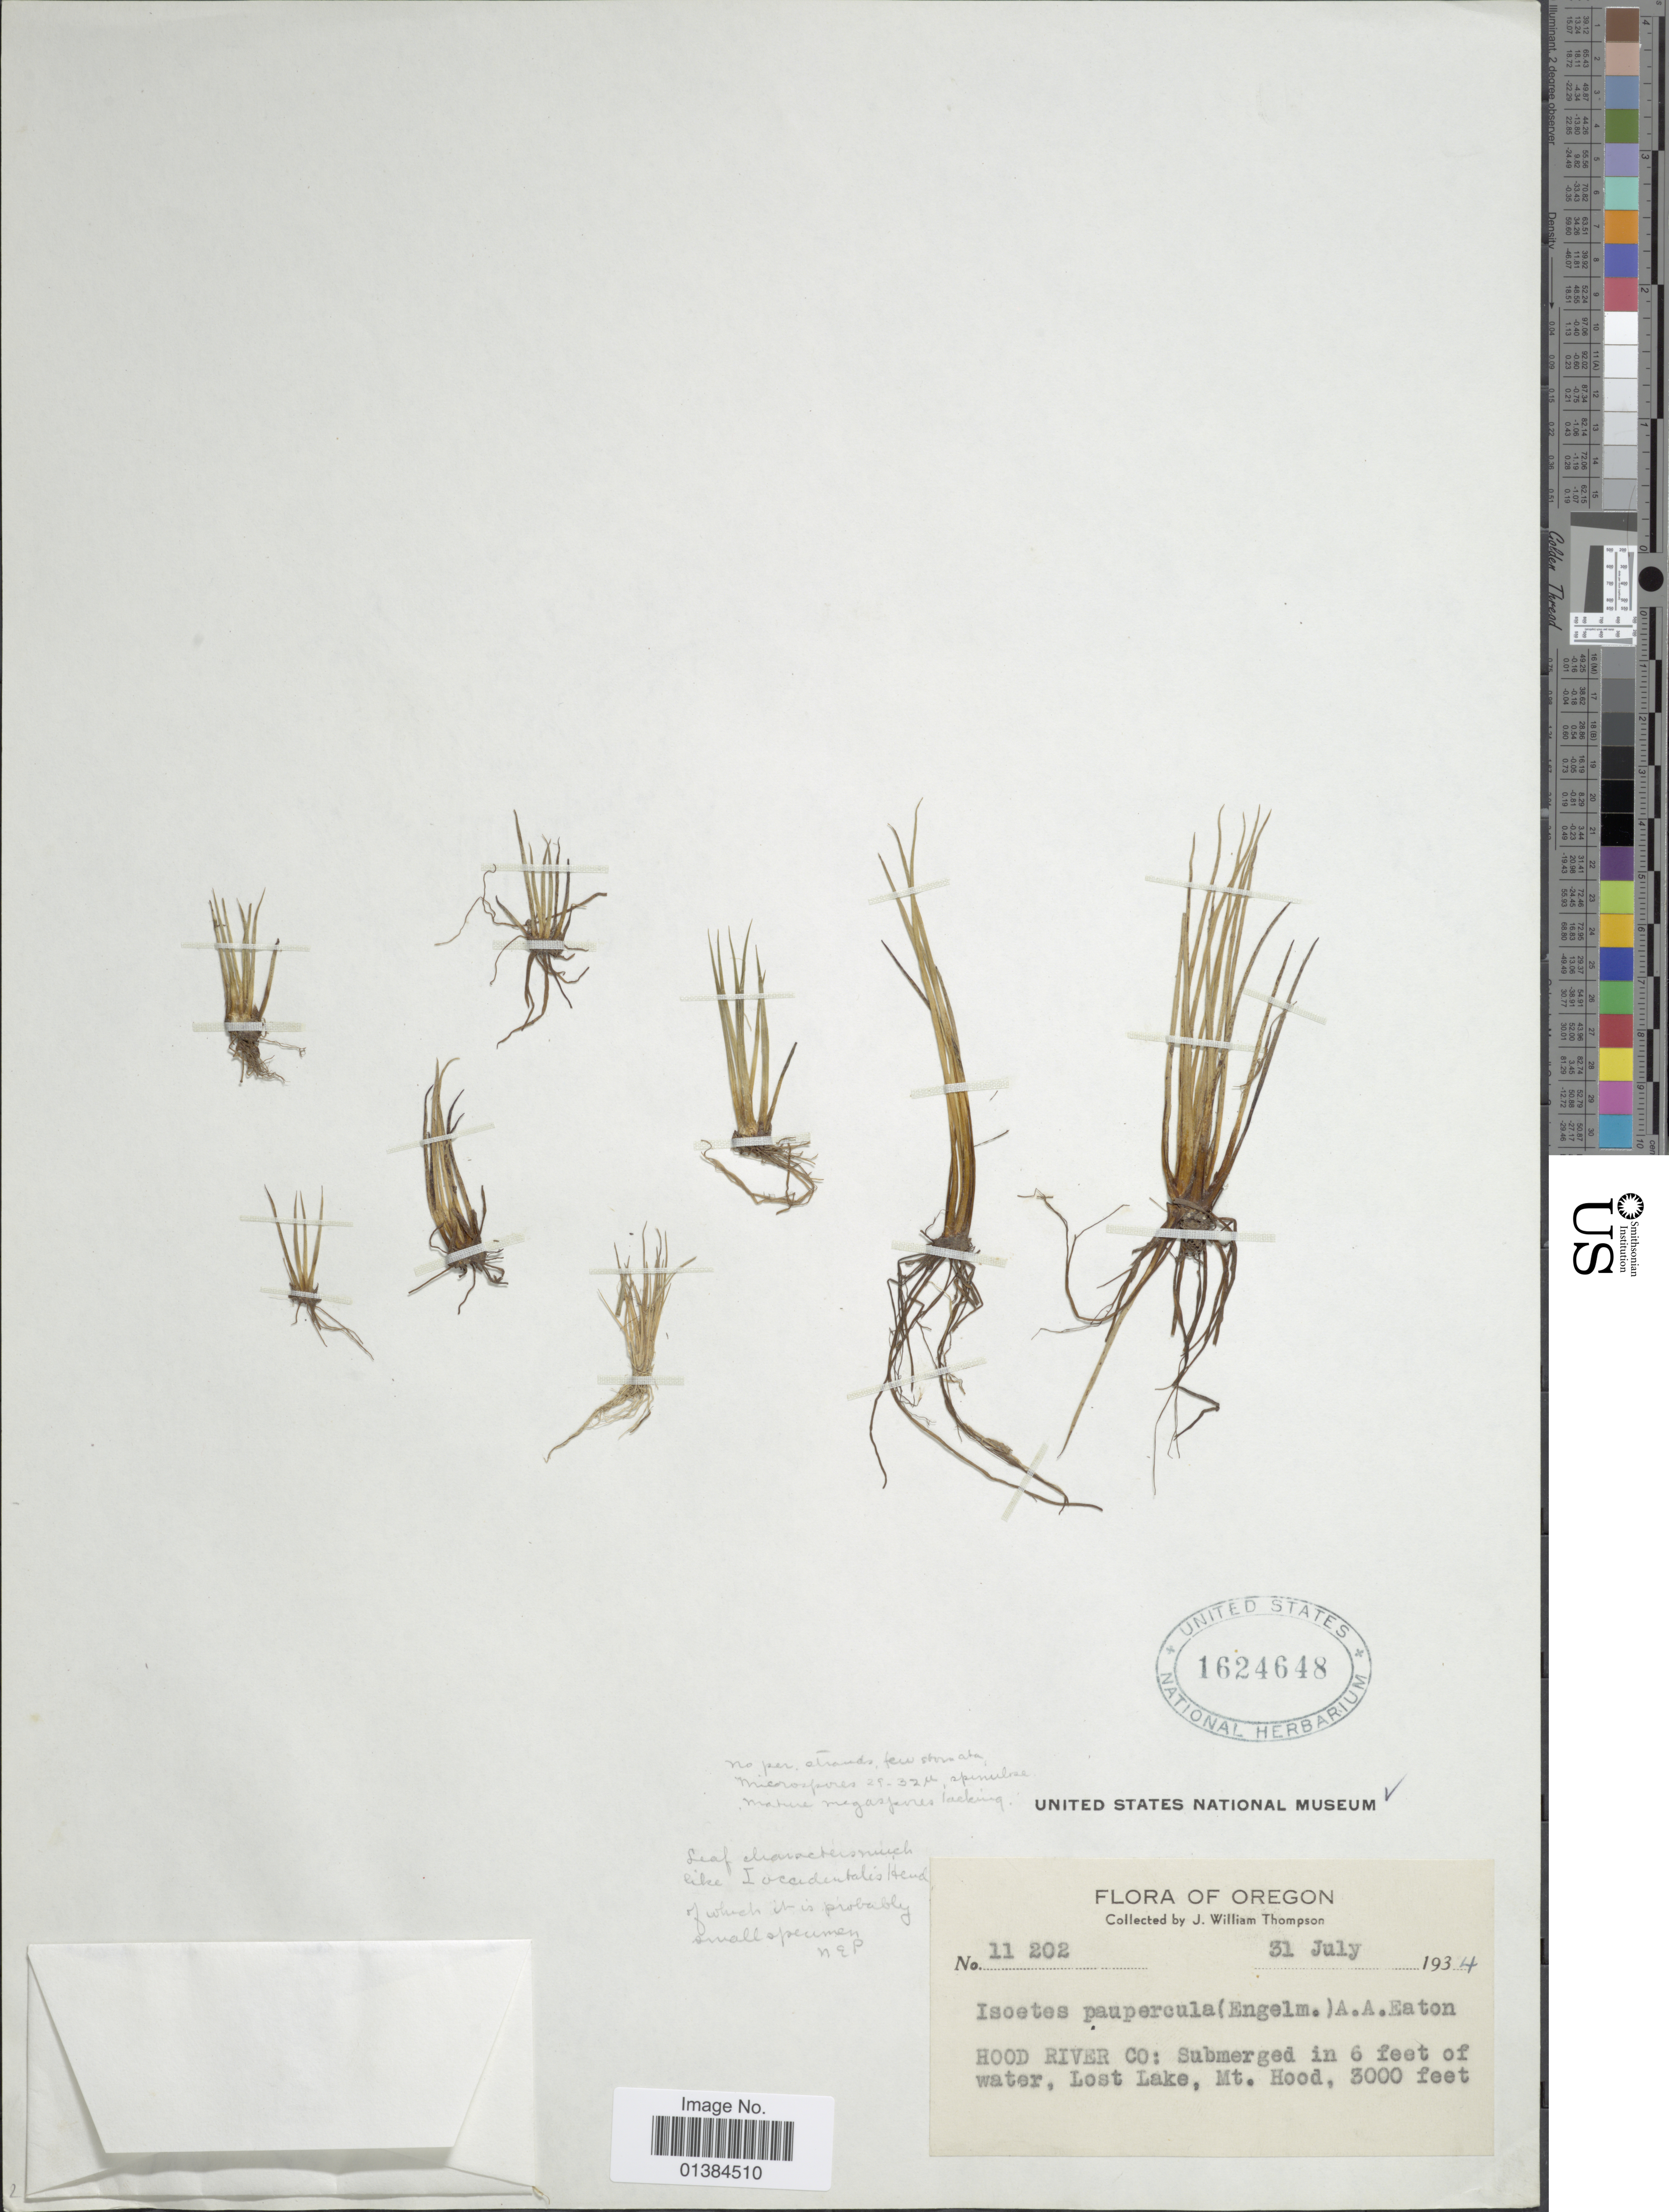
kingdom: Plantae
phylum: Tracheophyta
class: Lycopodiopsida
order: Isoetales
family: Isoetaceae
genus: Isoetes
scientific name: Isoetes lacustris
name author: L.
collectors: J. W. Thompson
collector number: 11202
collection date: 1934-07-31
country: United States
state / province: Oregon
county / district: Hood River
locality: Hood River Co: Submerged in 6 feet of water, Lost Lake, Mt. Hood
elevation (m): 914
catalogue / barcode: US 1624648